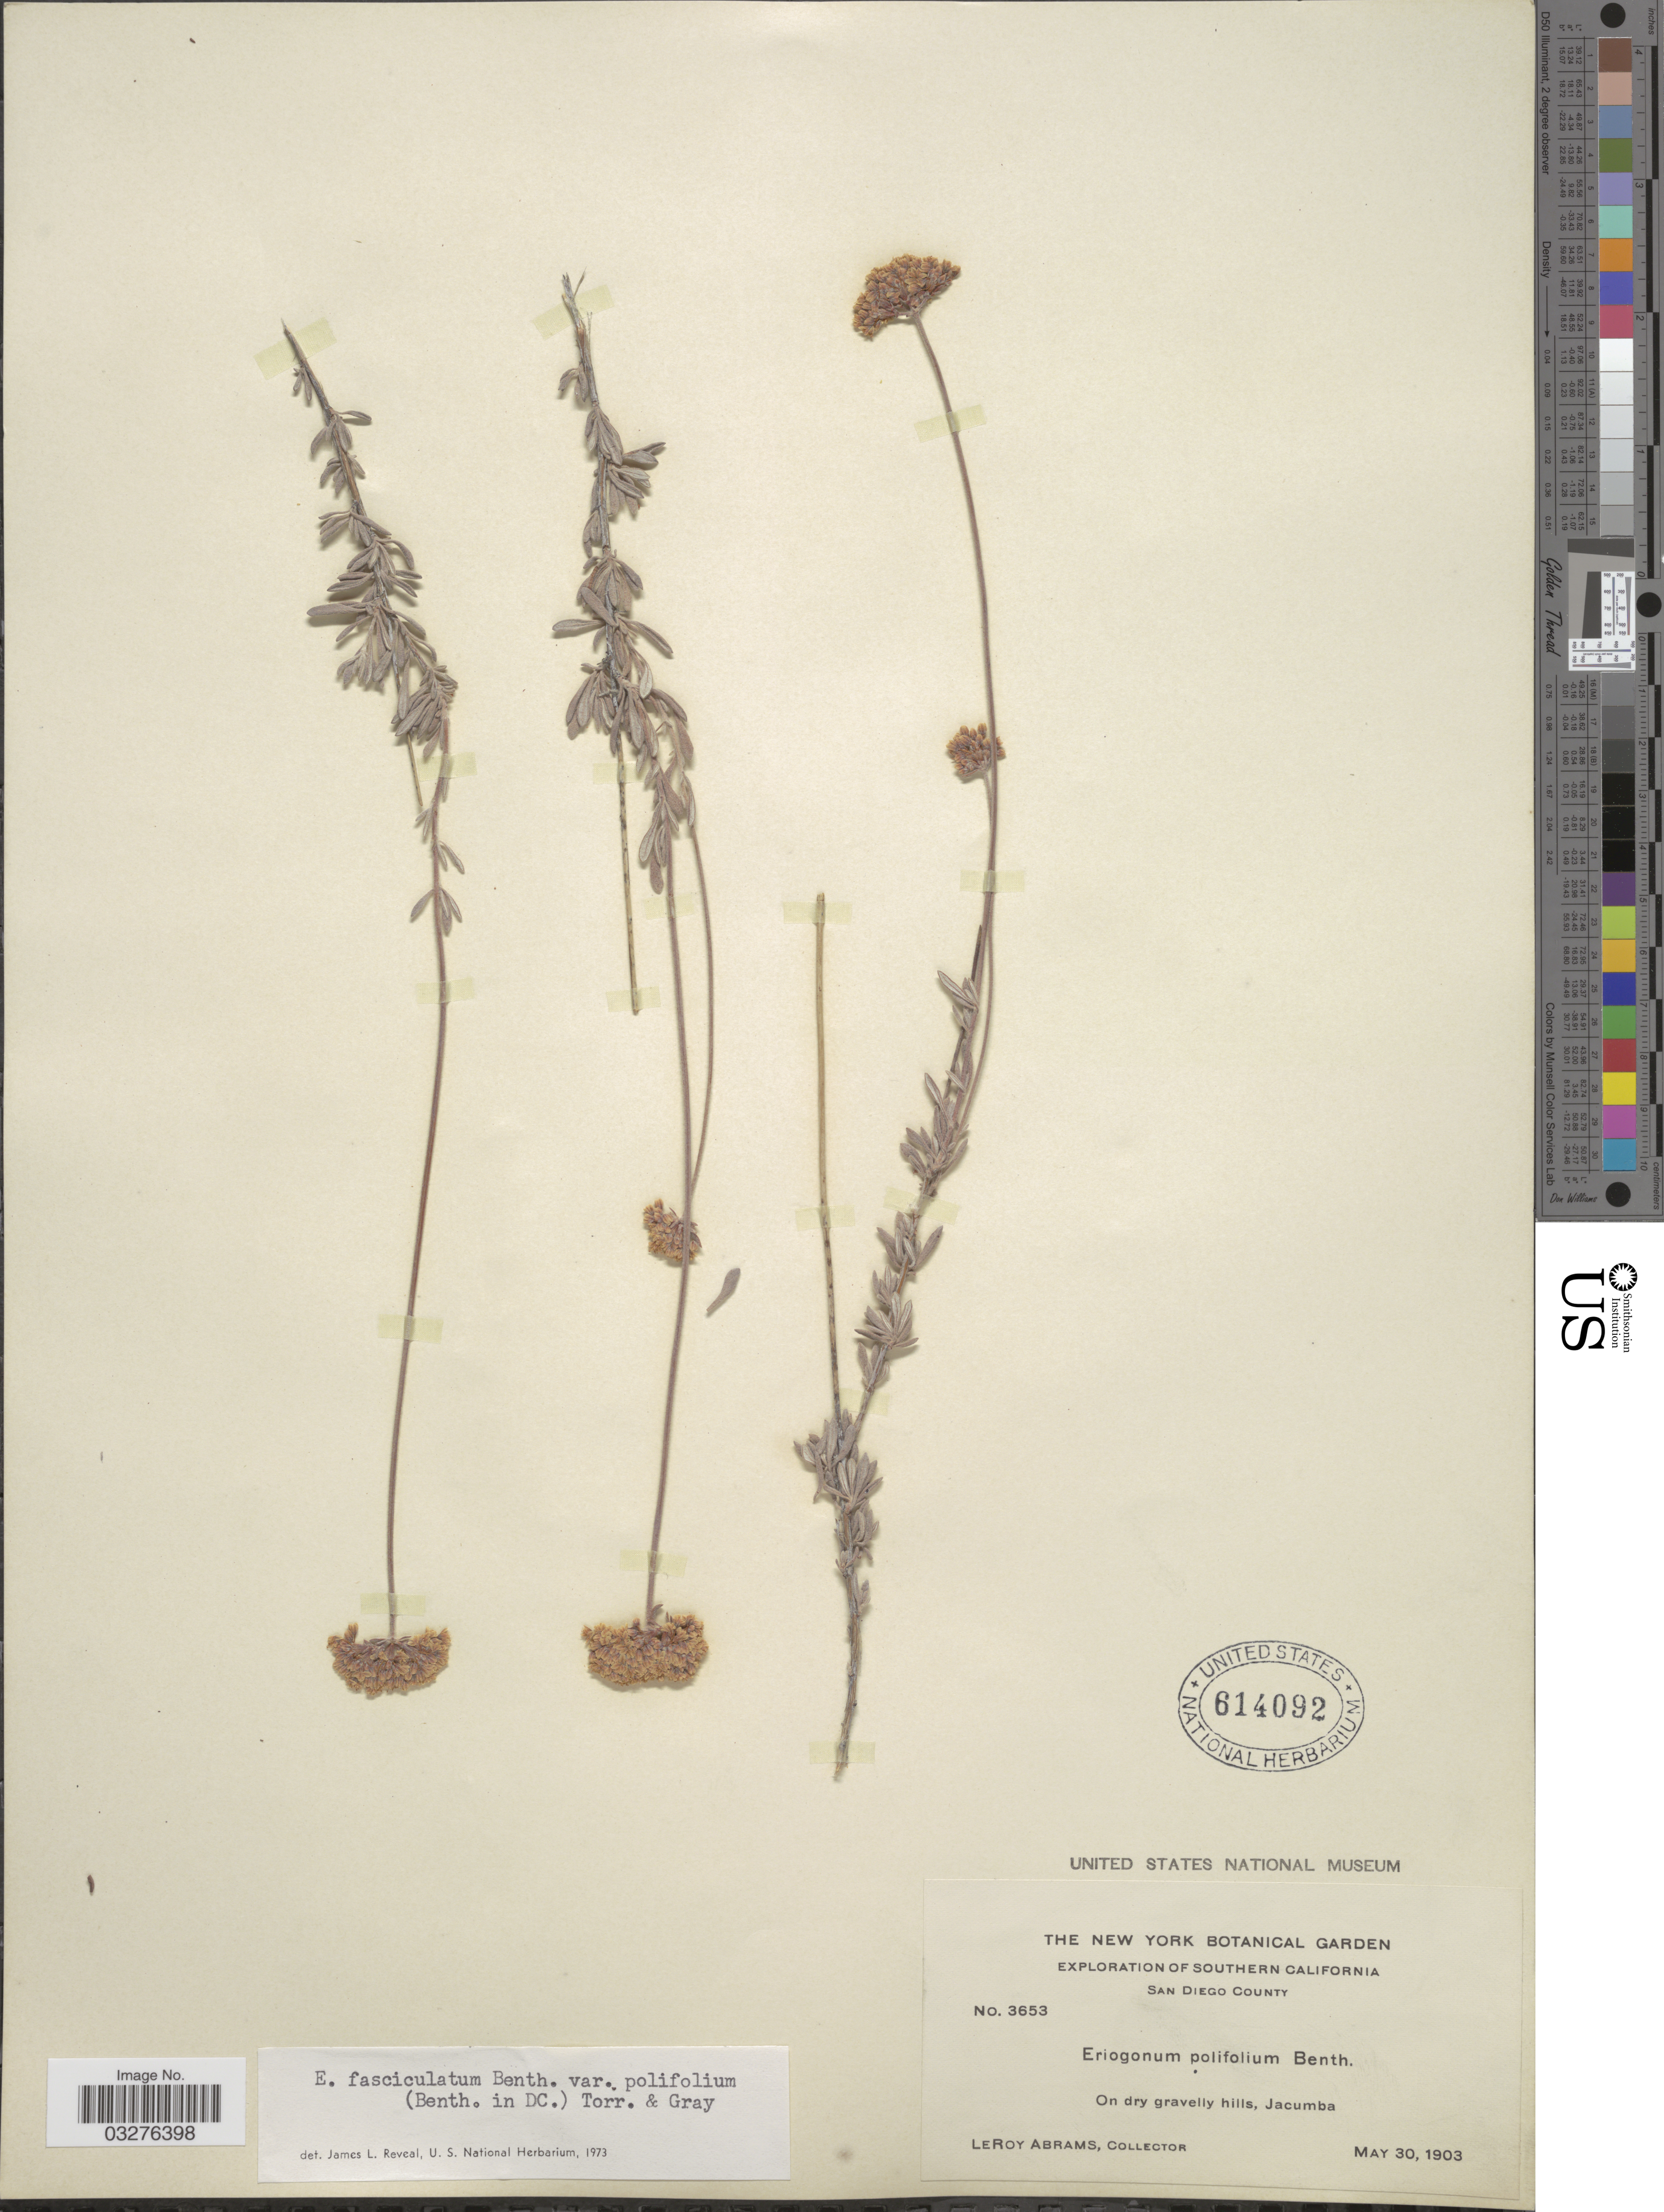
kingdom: Plantae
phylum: Tracheophyta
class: Magnoliopsida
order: Caryophyllales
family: Polygonaceae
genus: Eriogonum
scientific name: Eriogonum fasciculatum var. polifolium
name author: (Benth.) Torr. & A. Gray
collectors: L. Abrams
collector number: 3653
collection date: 1903-05-30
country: United States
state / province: California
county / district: San Diego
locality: Southern California, San Diego County, Jacumba.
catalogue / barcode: US 614092